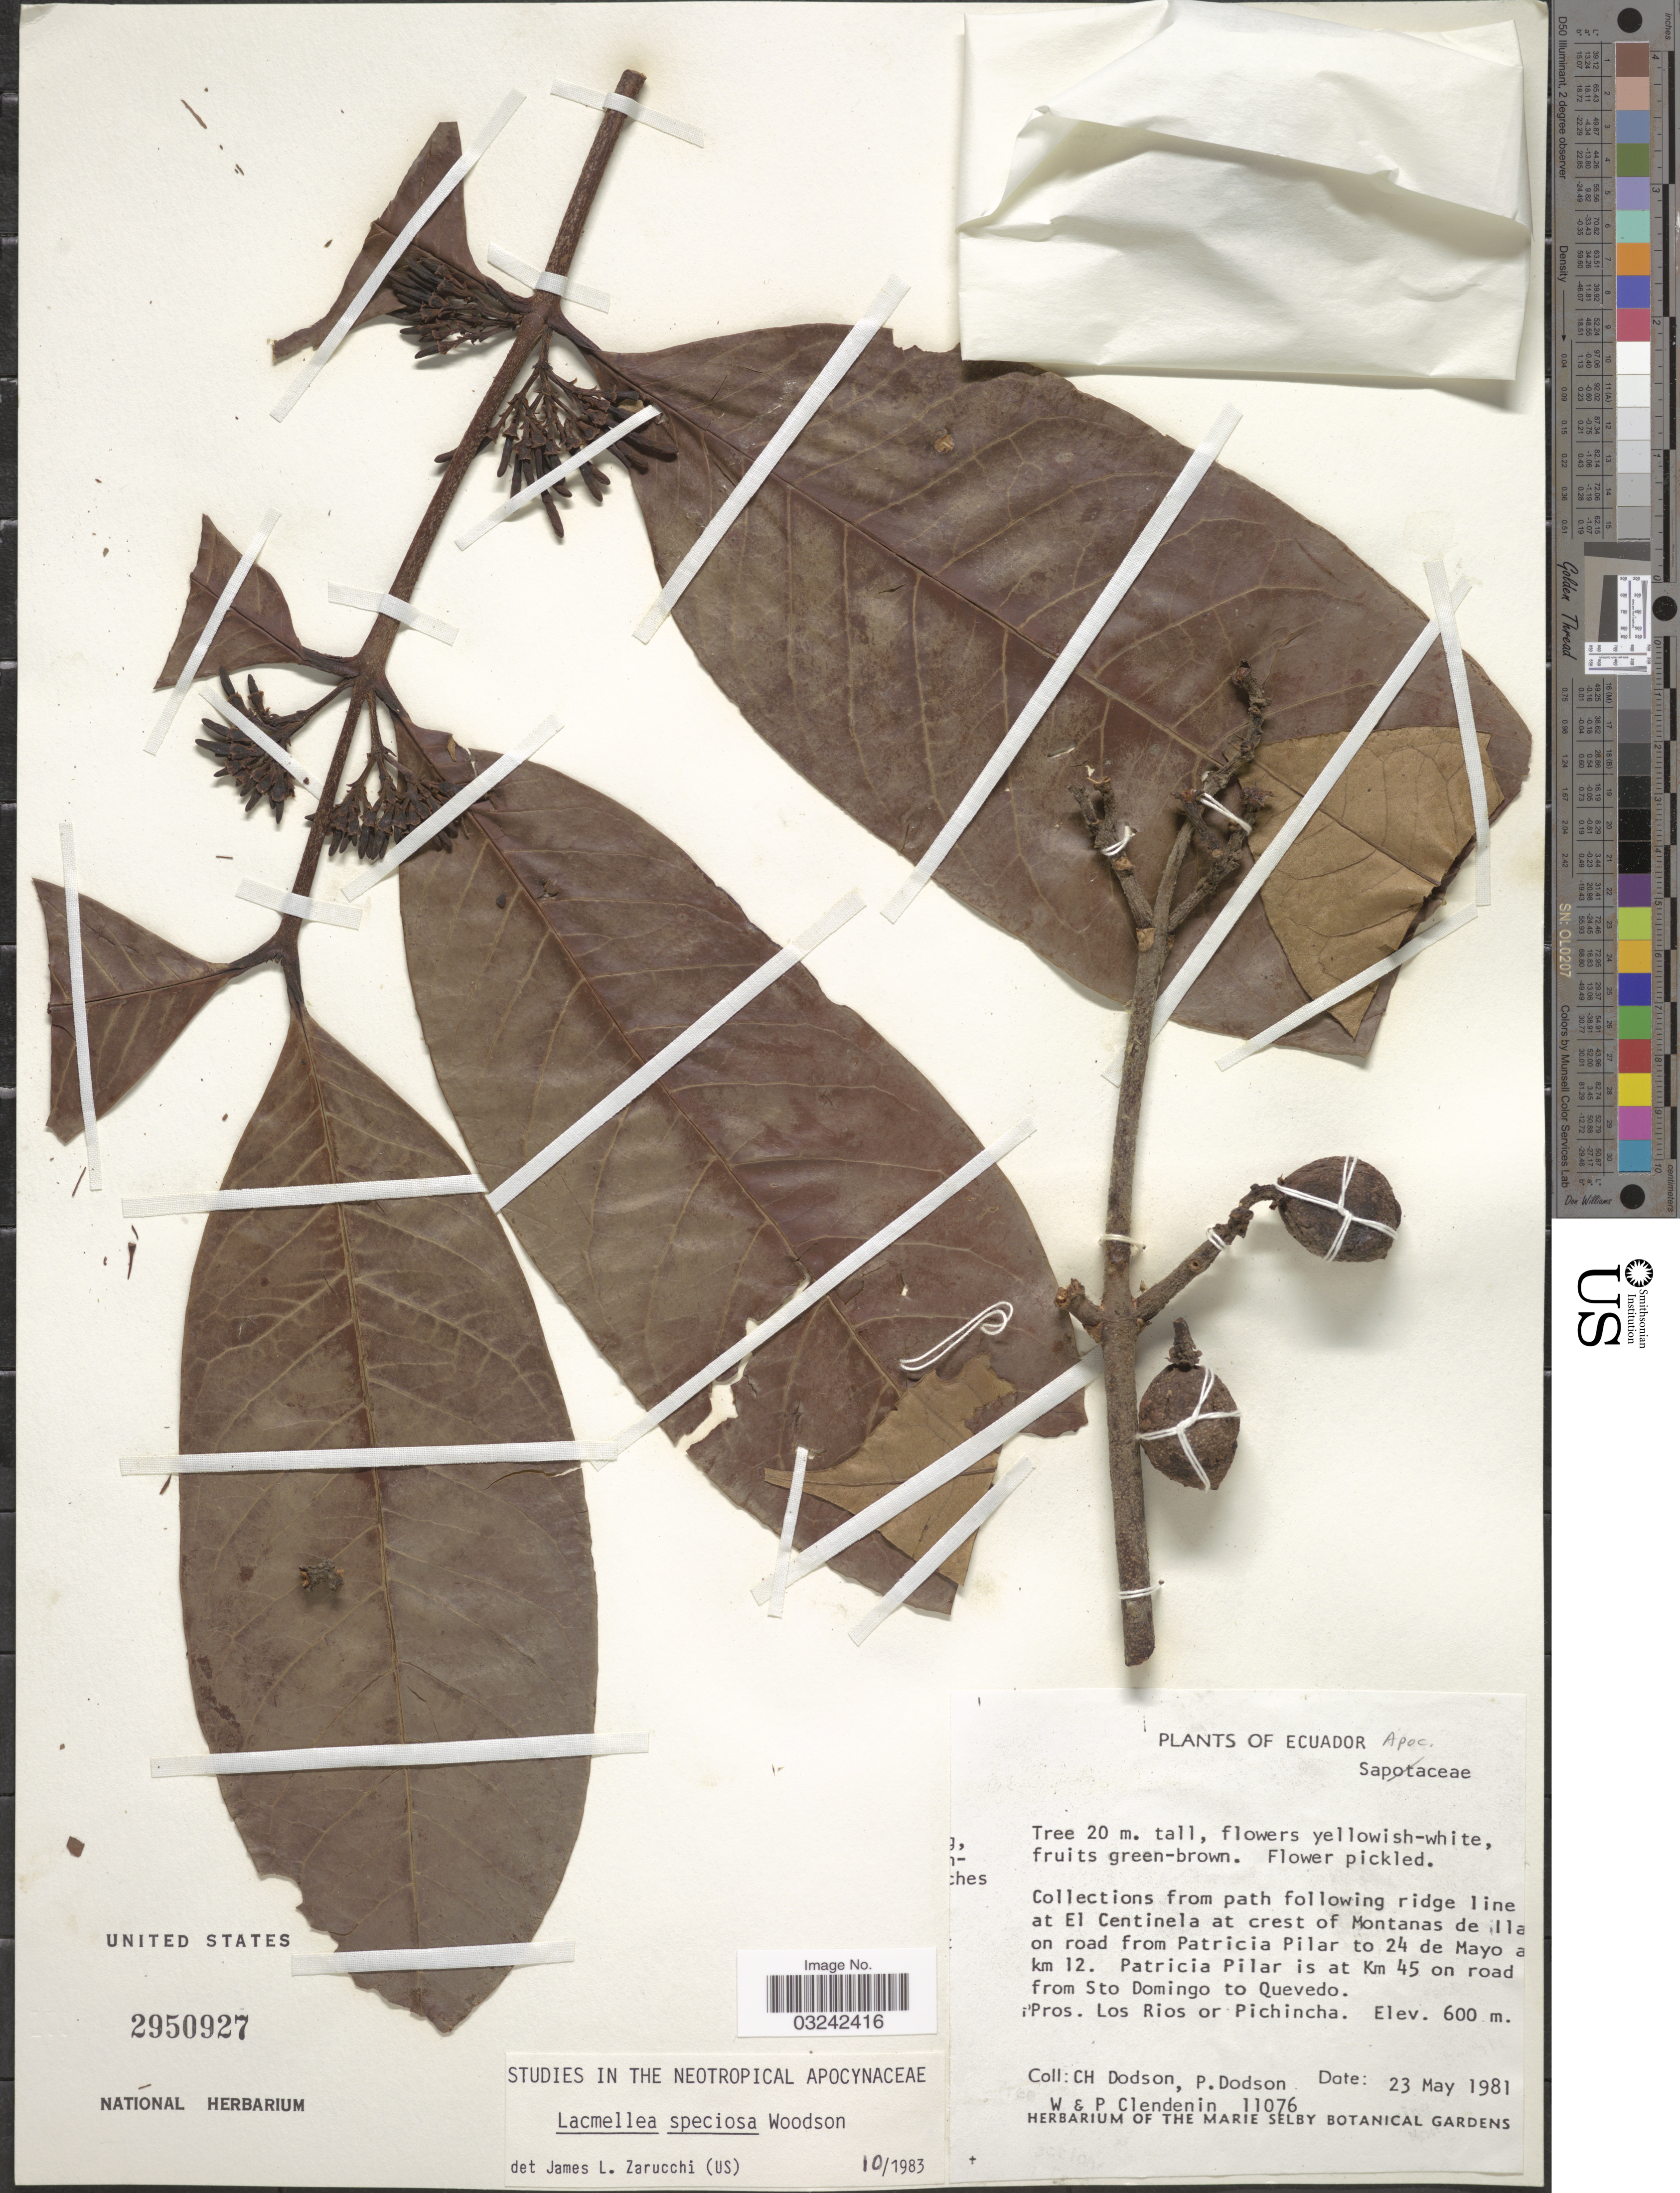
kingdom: Plantae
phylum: Tracheophyta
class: Magnoliopsida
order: Gentianales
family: Apocynaceae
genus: Lacmellea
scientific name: Lacmellea speciosa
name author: Woodson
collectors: C. H. Dodson, P. Dodson, W. Clendenin & P. Clendenin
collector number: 11076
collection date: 1981-05-23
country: Ecuador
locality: From path following ridge line at El Centinela at crest of Montanas de Ila on road from Patricia Pilar to 24 de Mayo a km 12. Patricia Pilar is at Km 45 on road from Sto Domingo to Quevedo. Pros. Los Rios or Pichincha.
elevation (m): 600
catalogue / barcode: US 2950927